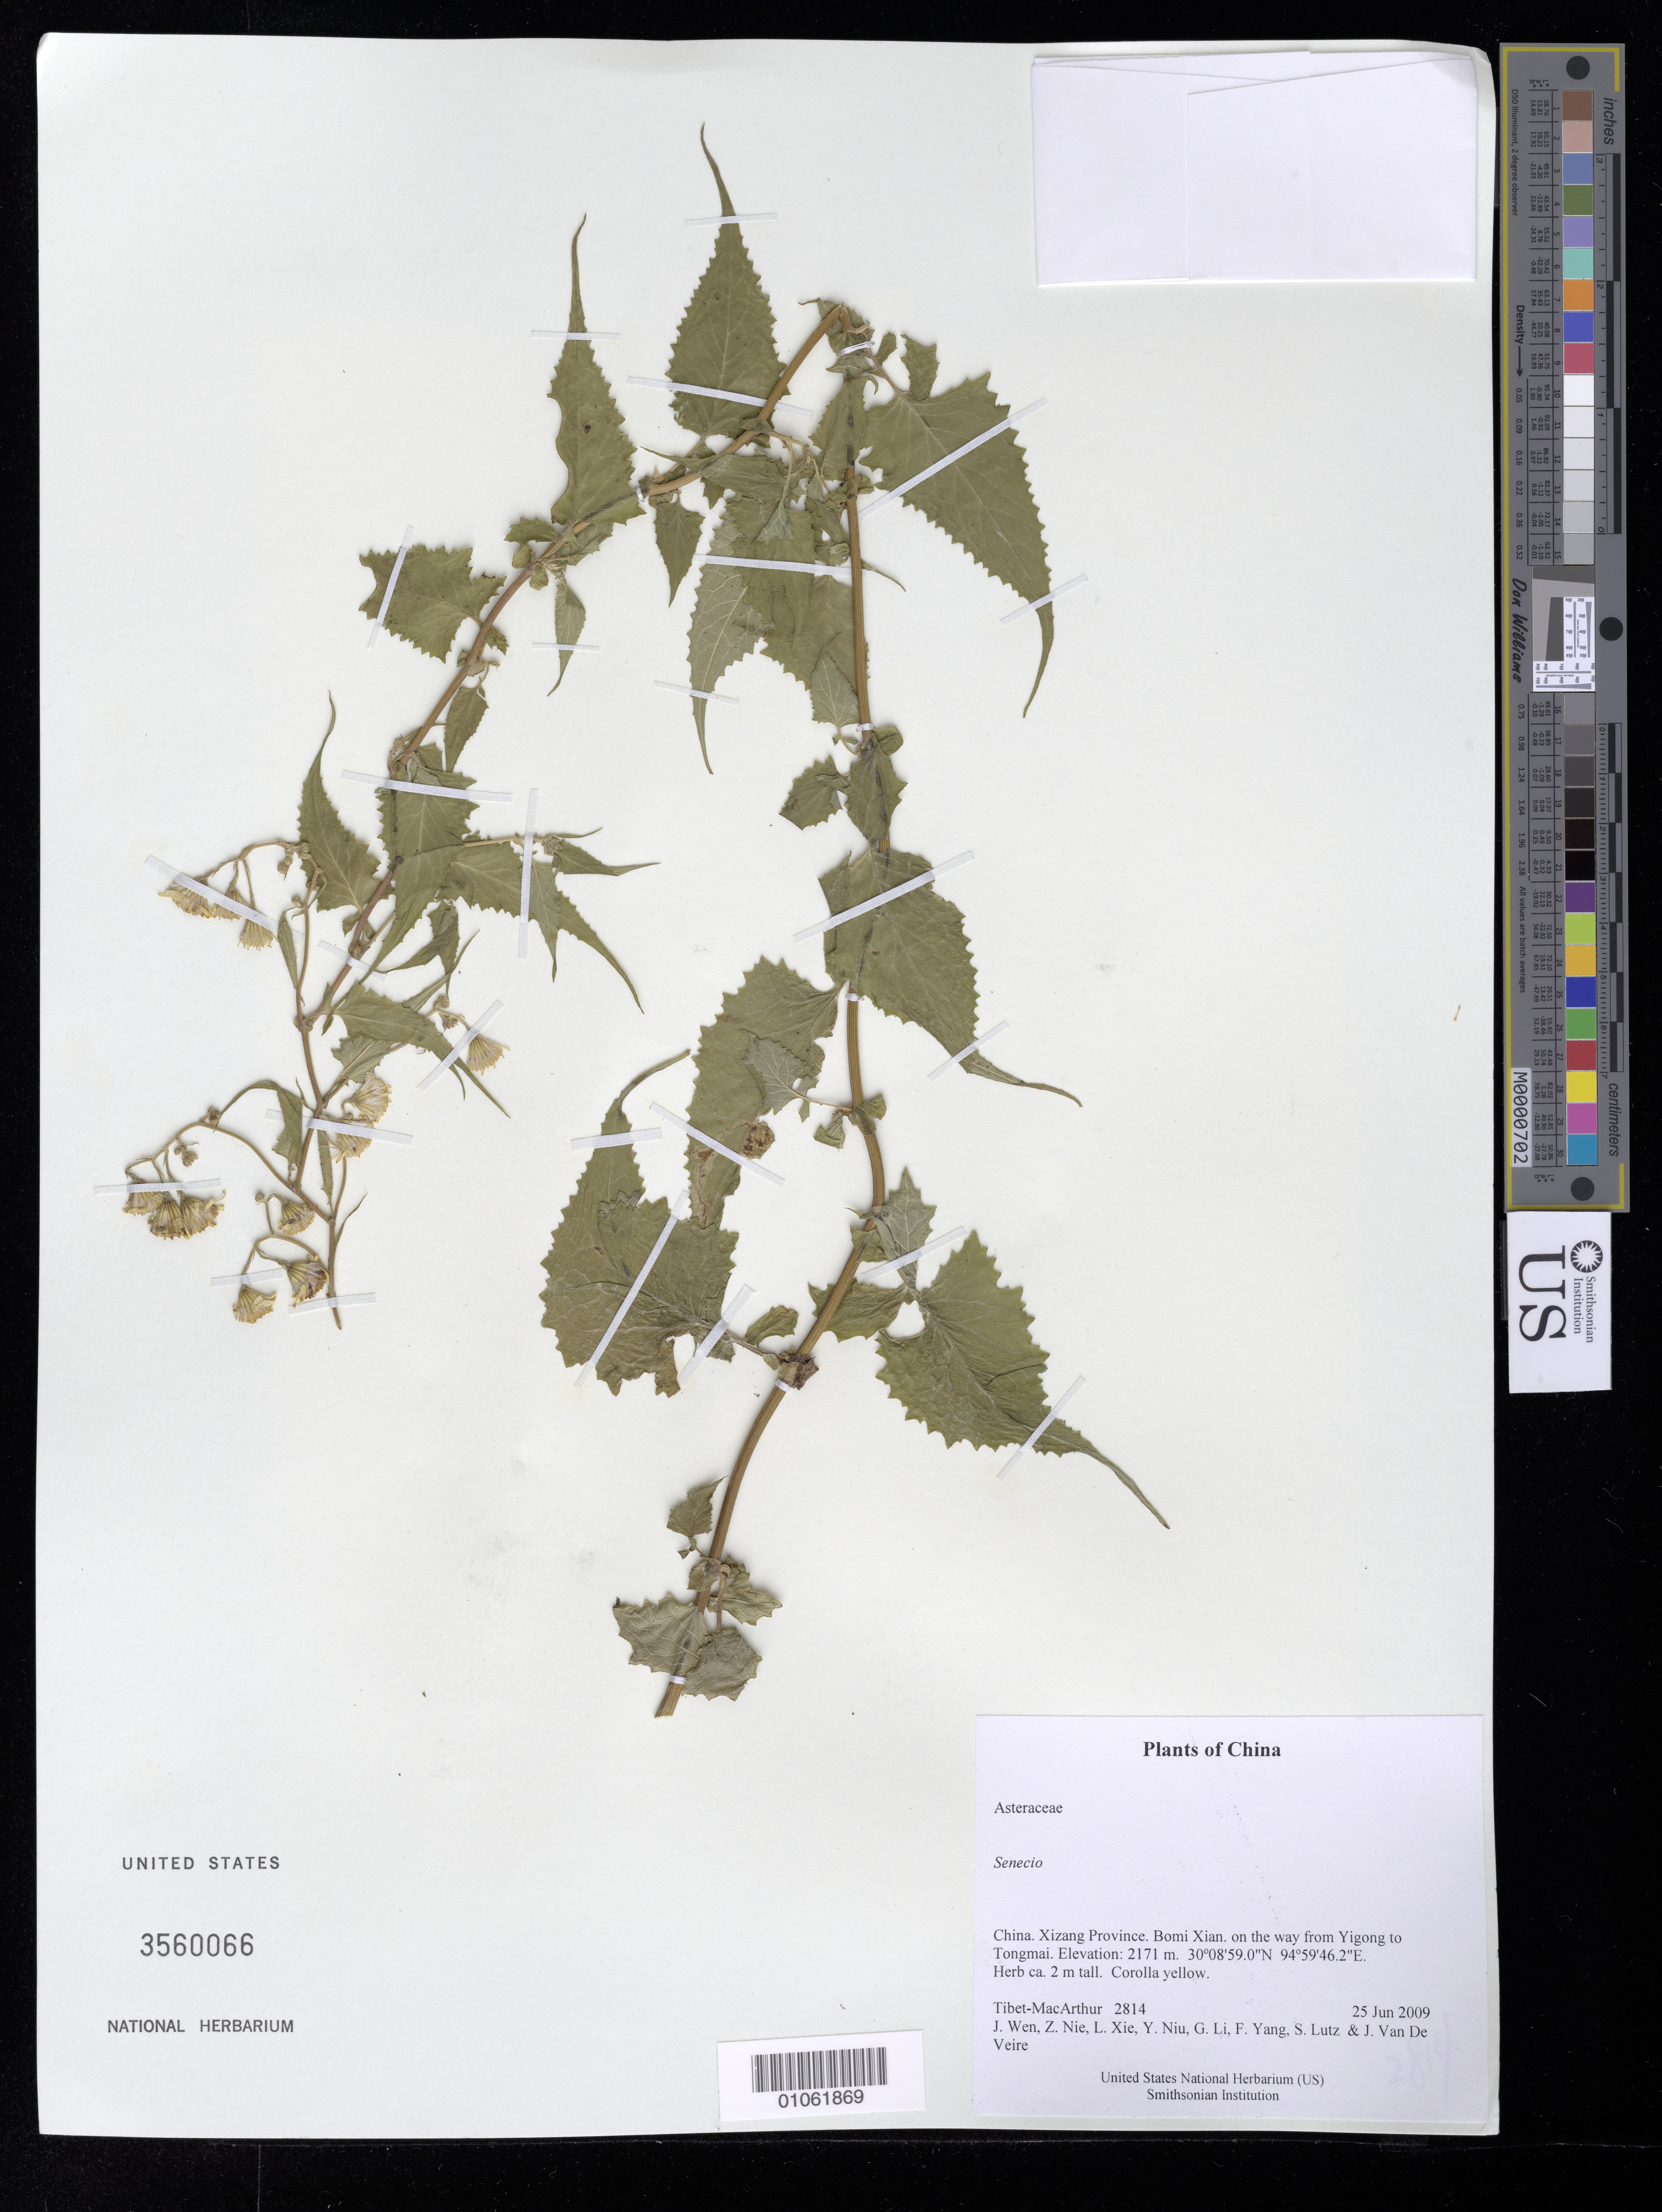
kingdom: Plantae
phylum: Tracheophyta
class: Magnoliopsida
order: Asterales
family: Asteraceae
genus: Senecio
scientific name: Senecio sp.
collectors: Tibet-MacArthur, J. Wen, Z. Nie, L. Xie, Y. Niu, G. Li, F. Yang, S. Lutz & J. Van De Veire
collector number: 2814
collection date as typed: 25 Jun 2009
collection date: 2009-06-25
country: China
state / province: Xizang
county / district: Bomi Xian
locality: on the way from Yigong to Tongmai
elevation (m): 2171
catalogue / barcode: US 3560066